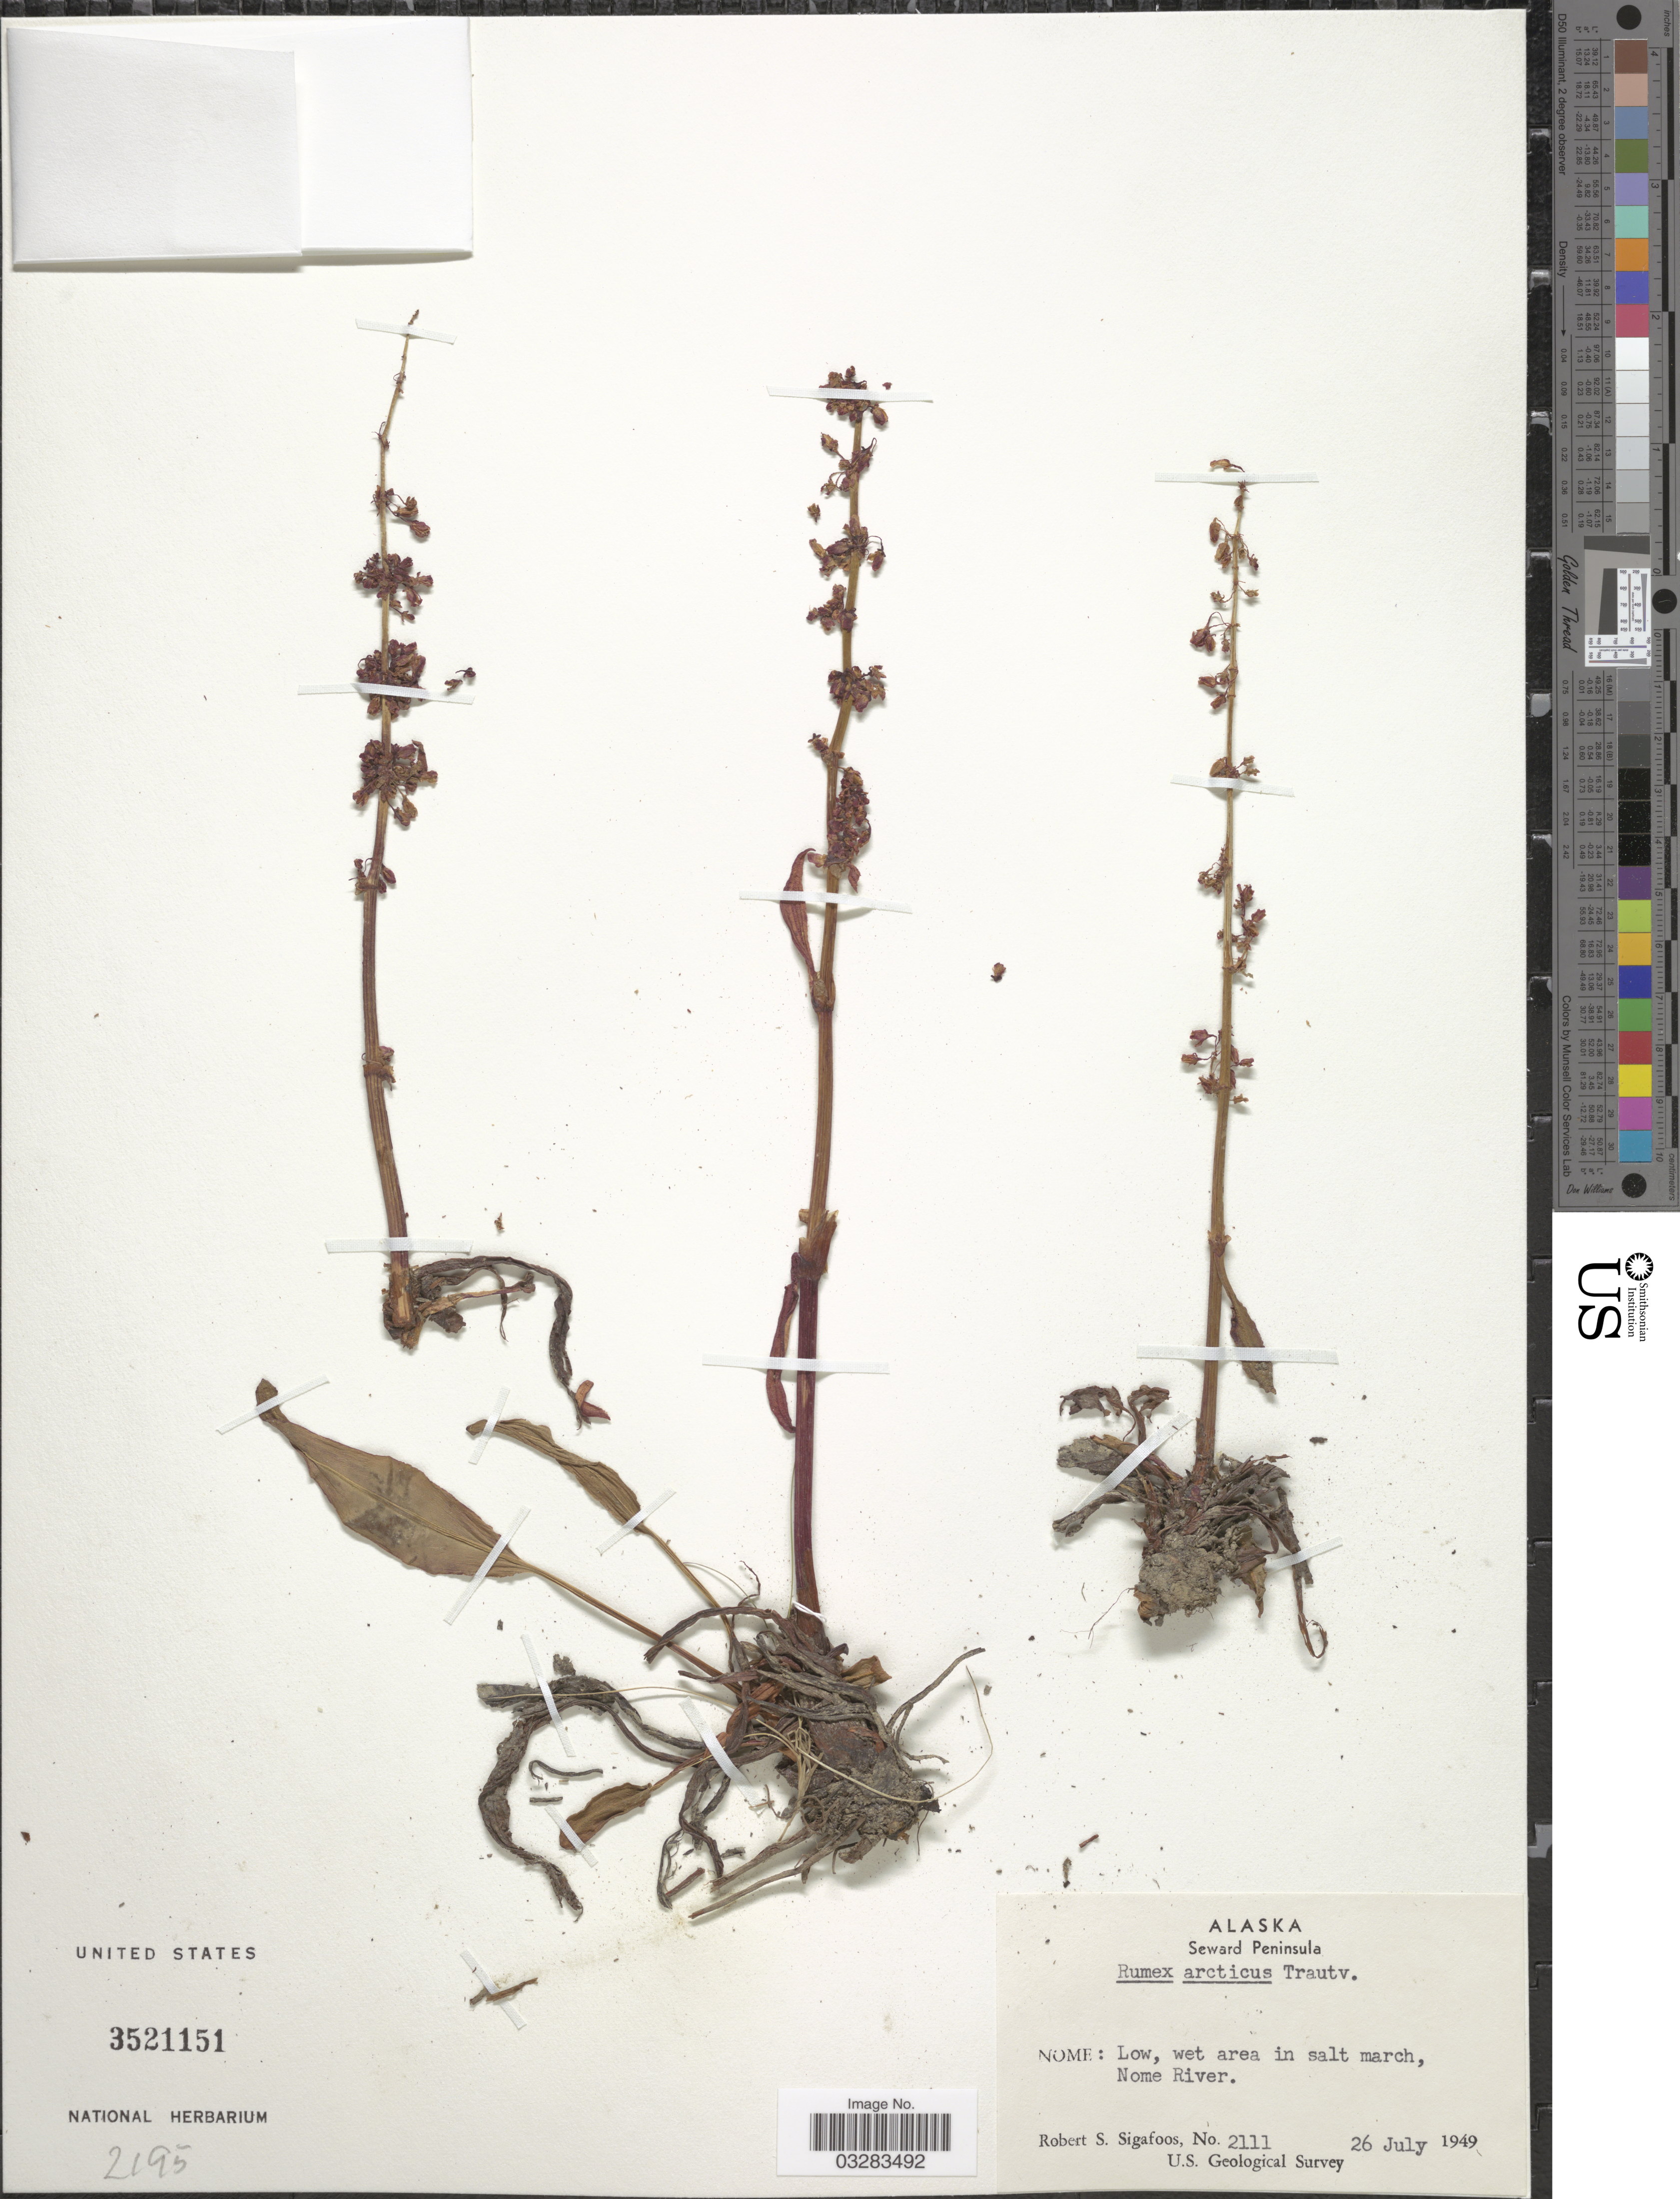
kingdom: Plantae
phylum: Tracheophyta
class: Magnoliopsida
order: Caryophyllales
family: Polygonaceae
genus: Rumex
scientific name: Rumex arcticus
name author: Trautv.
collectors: R. Sigafoos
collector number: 2111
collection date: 1949-07-26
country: United States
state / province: Alaska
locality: Seward Peninsula. Nome: Nome River.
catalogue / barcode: US 3521151